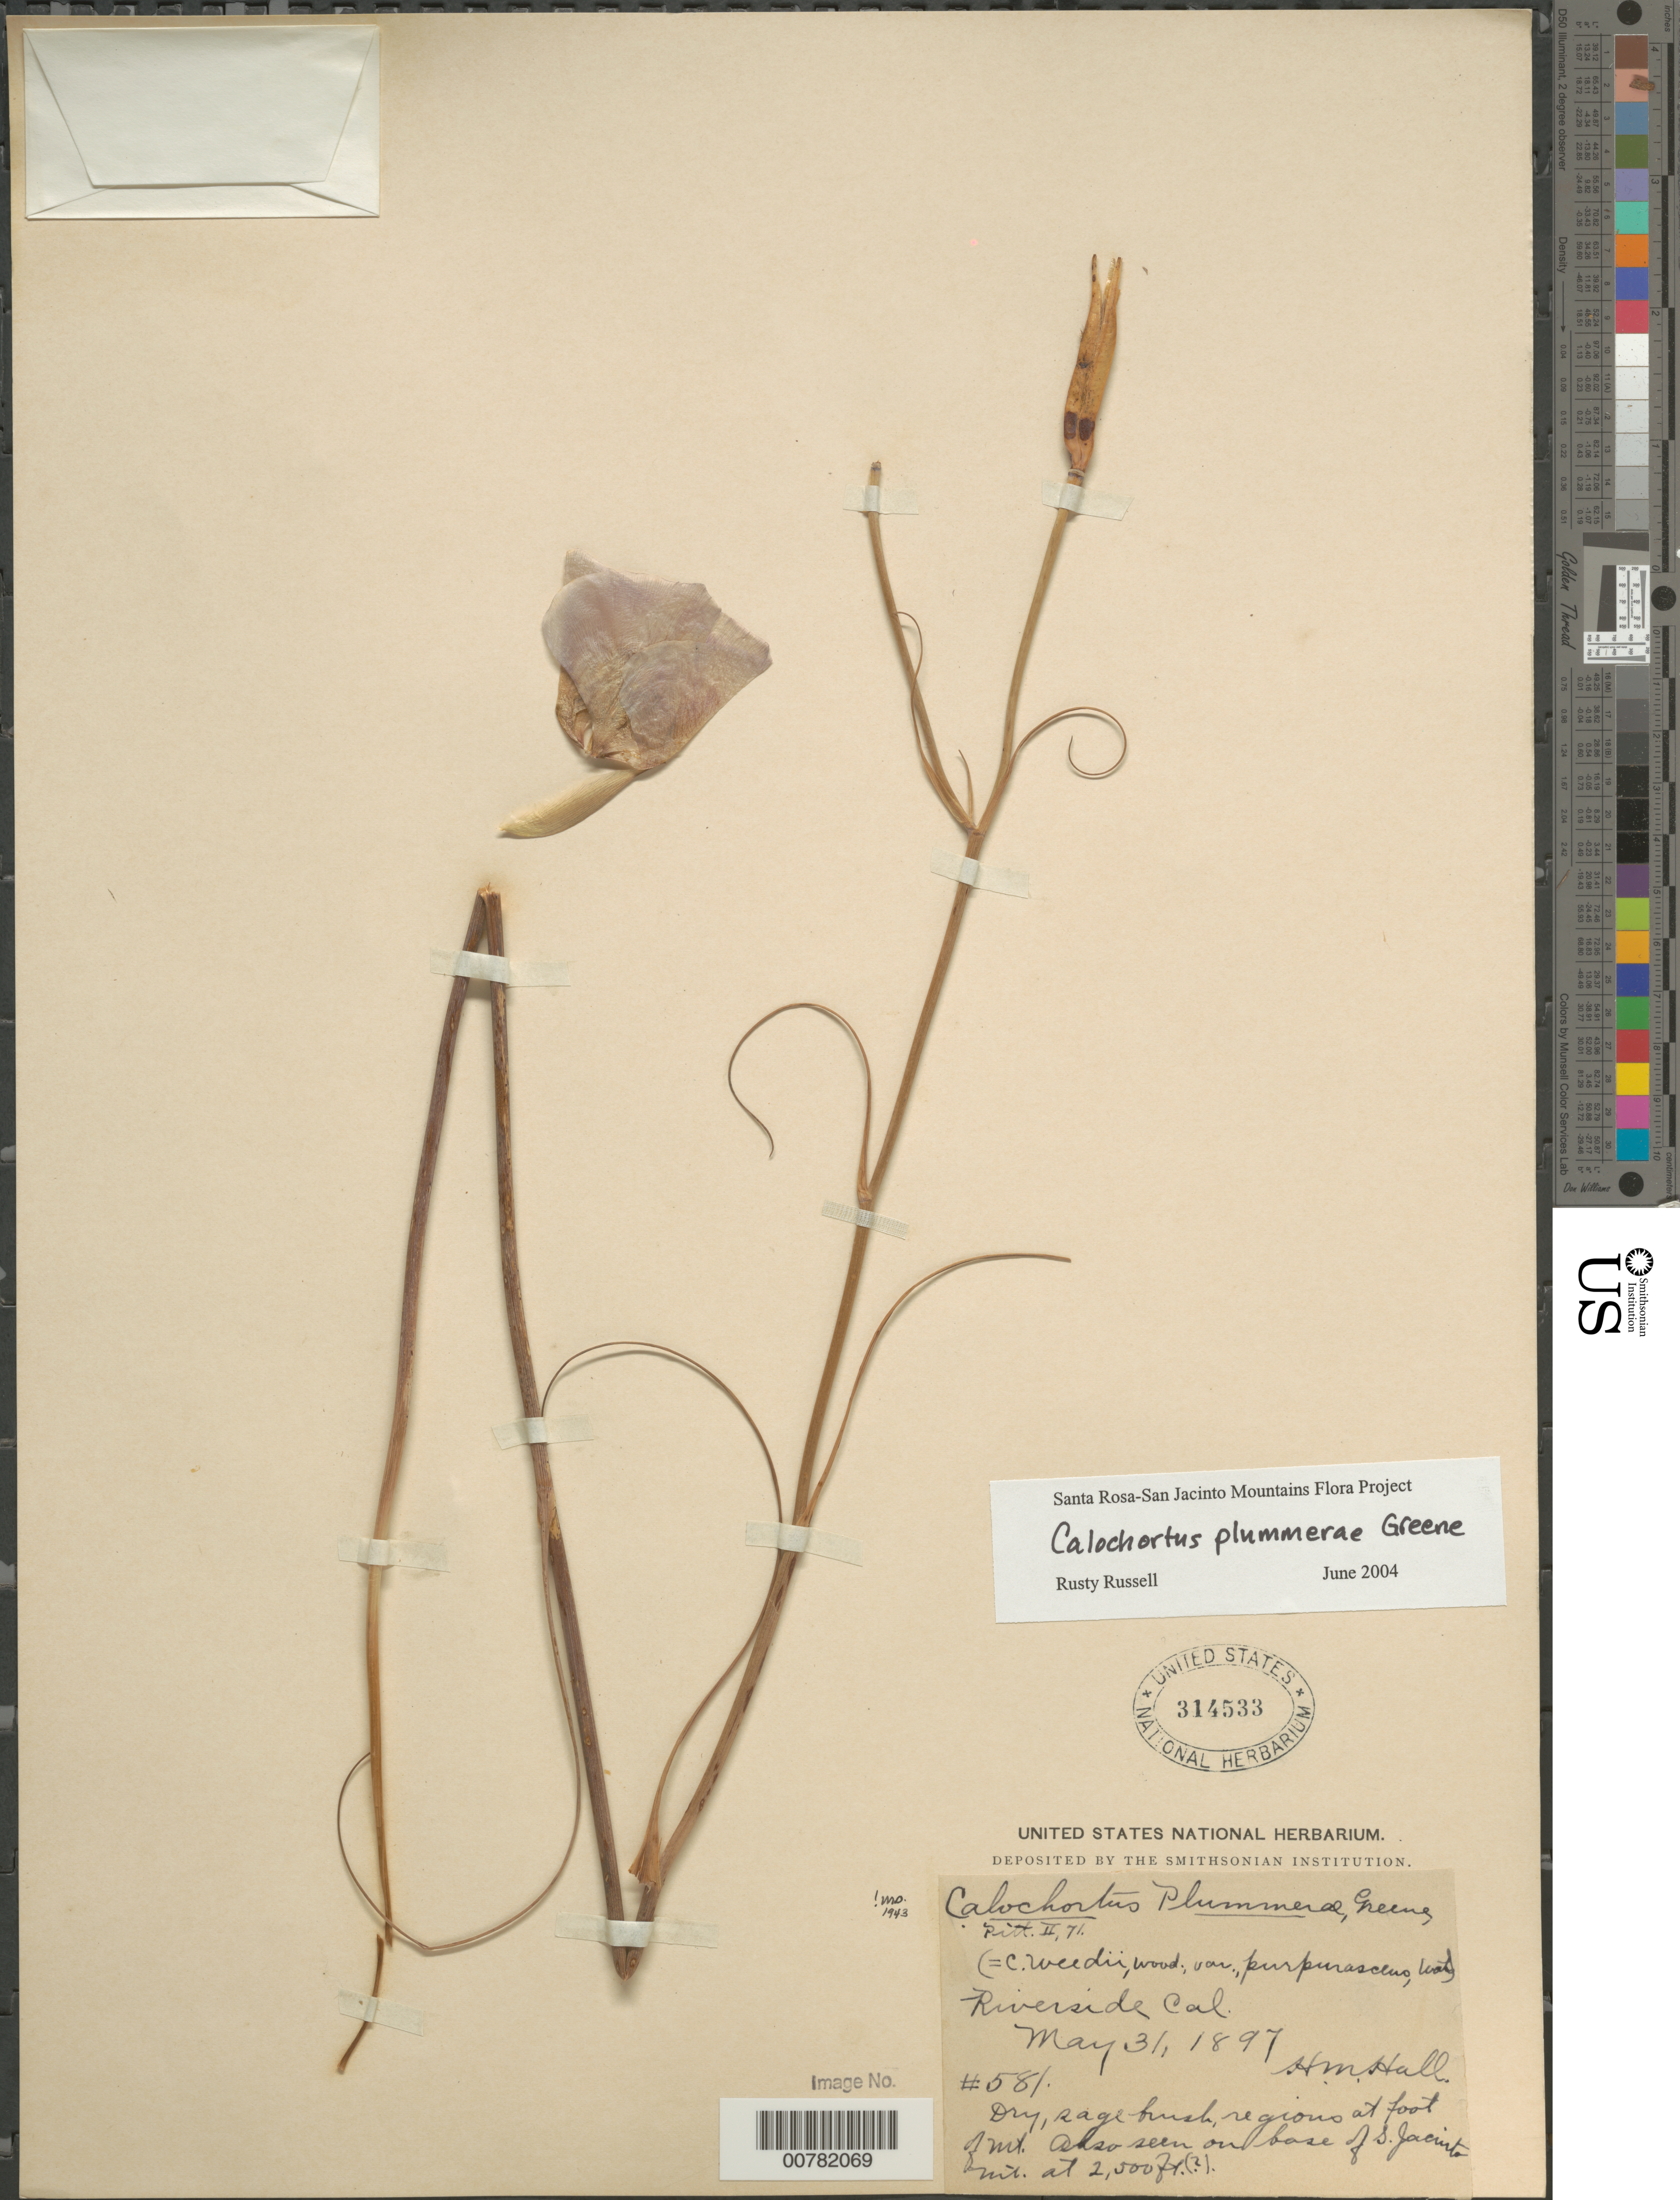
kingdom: Plantae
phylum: Tracheophyta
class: Liliopsida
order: Liliales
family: Liliaceae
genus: Calochortus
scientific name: Calochortus plummerae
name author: Greene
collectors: H. M. Hall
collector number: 581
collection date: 1897-05-31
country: United States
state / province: California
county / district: Riverside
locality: Riverside Cal. Regions at foot of Mt. Also seen on base of S. Jacinto Mt.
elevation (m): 762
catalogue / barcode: US 314533